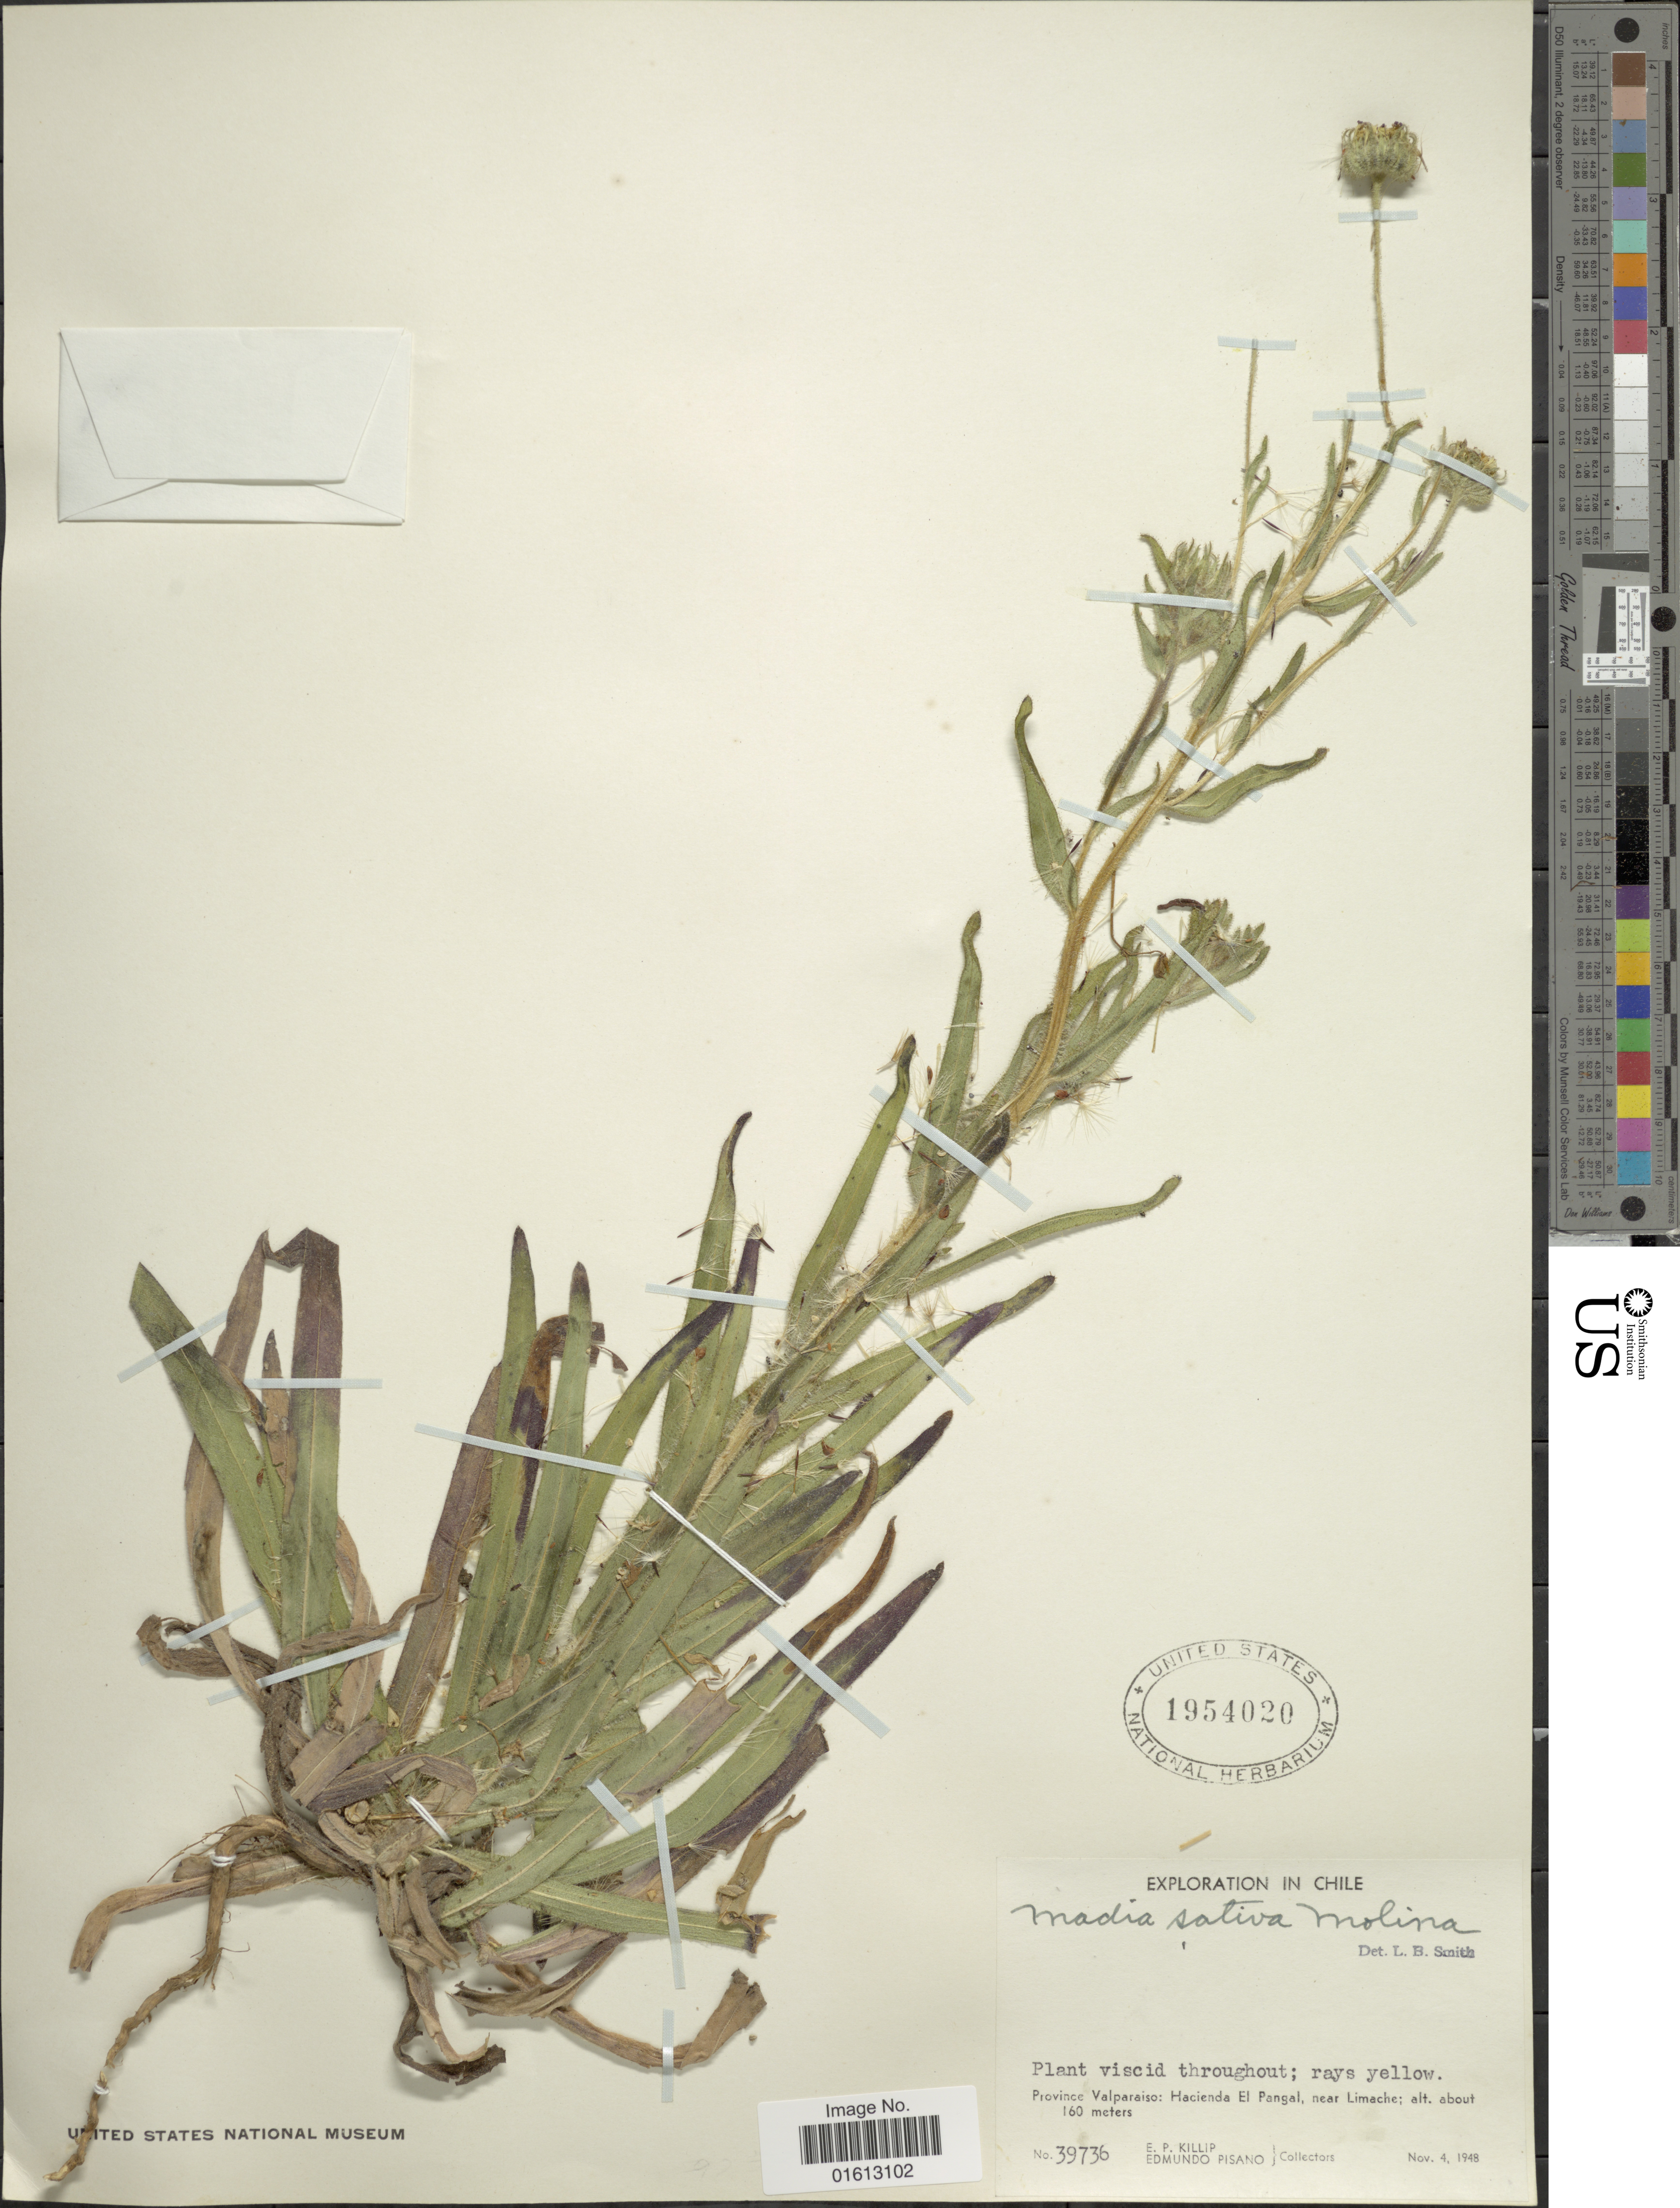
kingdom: Plantae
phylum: Tracheophyta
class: Magnoliopsida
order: Asterales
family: Asteraceae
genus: Madia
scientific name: Madia sativa subsp. sativa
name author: Molina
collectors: E. P. Killip & E. Pisano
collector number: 39736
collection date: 1948-11-04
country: Chile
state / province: Valparaíso (V)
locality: Chile, Province Valaparsio: Hacienda El Pangal, near Limache.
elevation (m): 160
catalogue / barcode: US 1954020